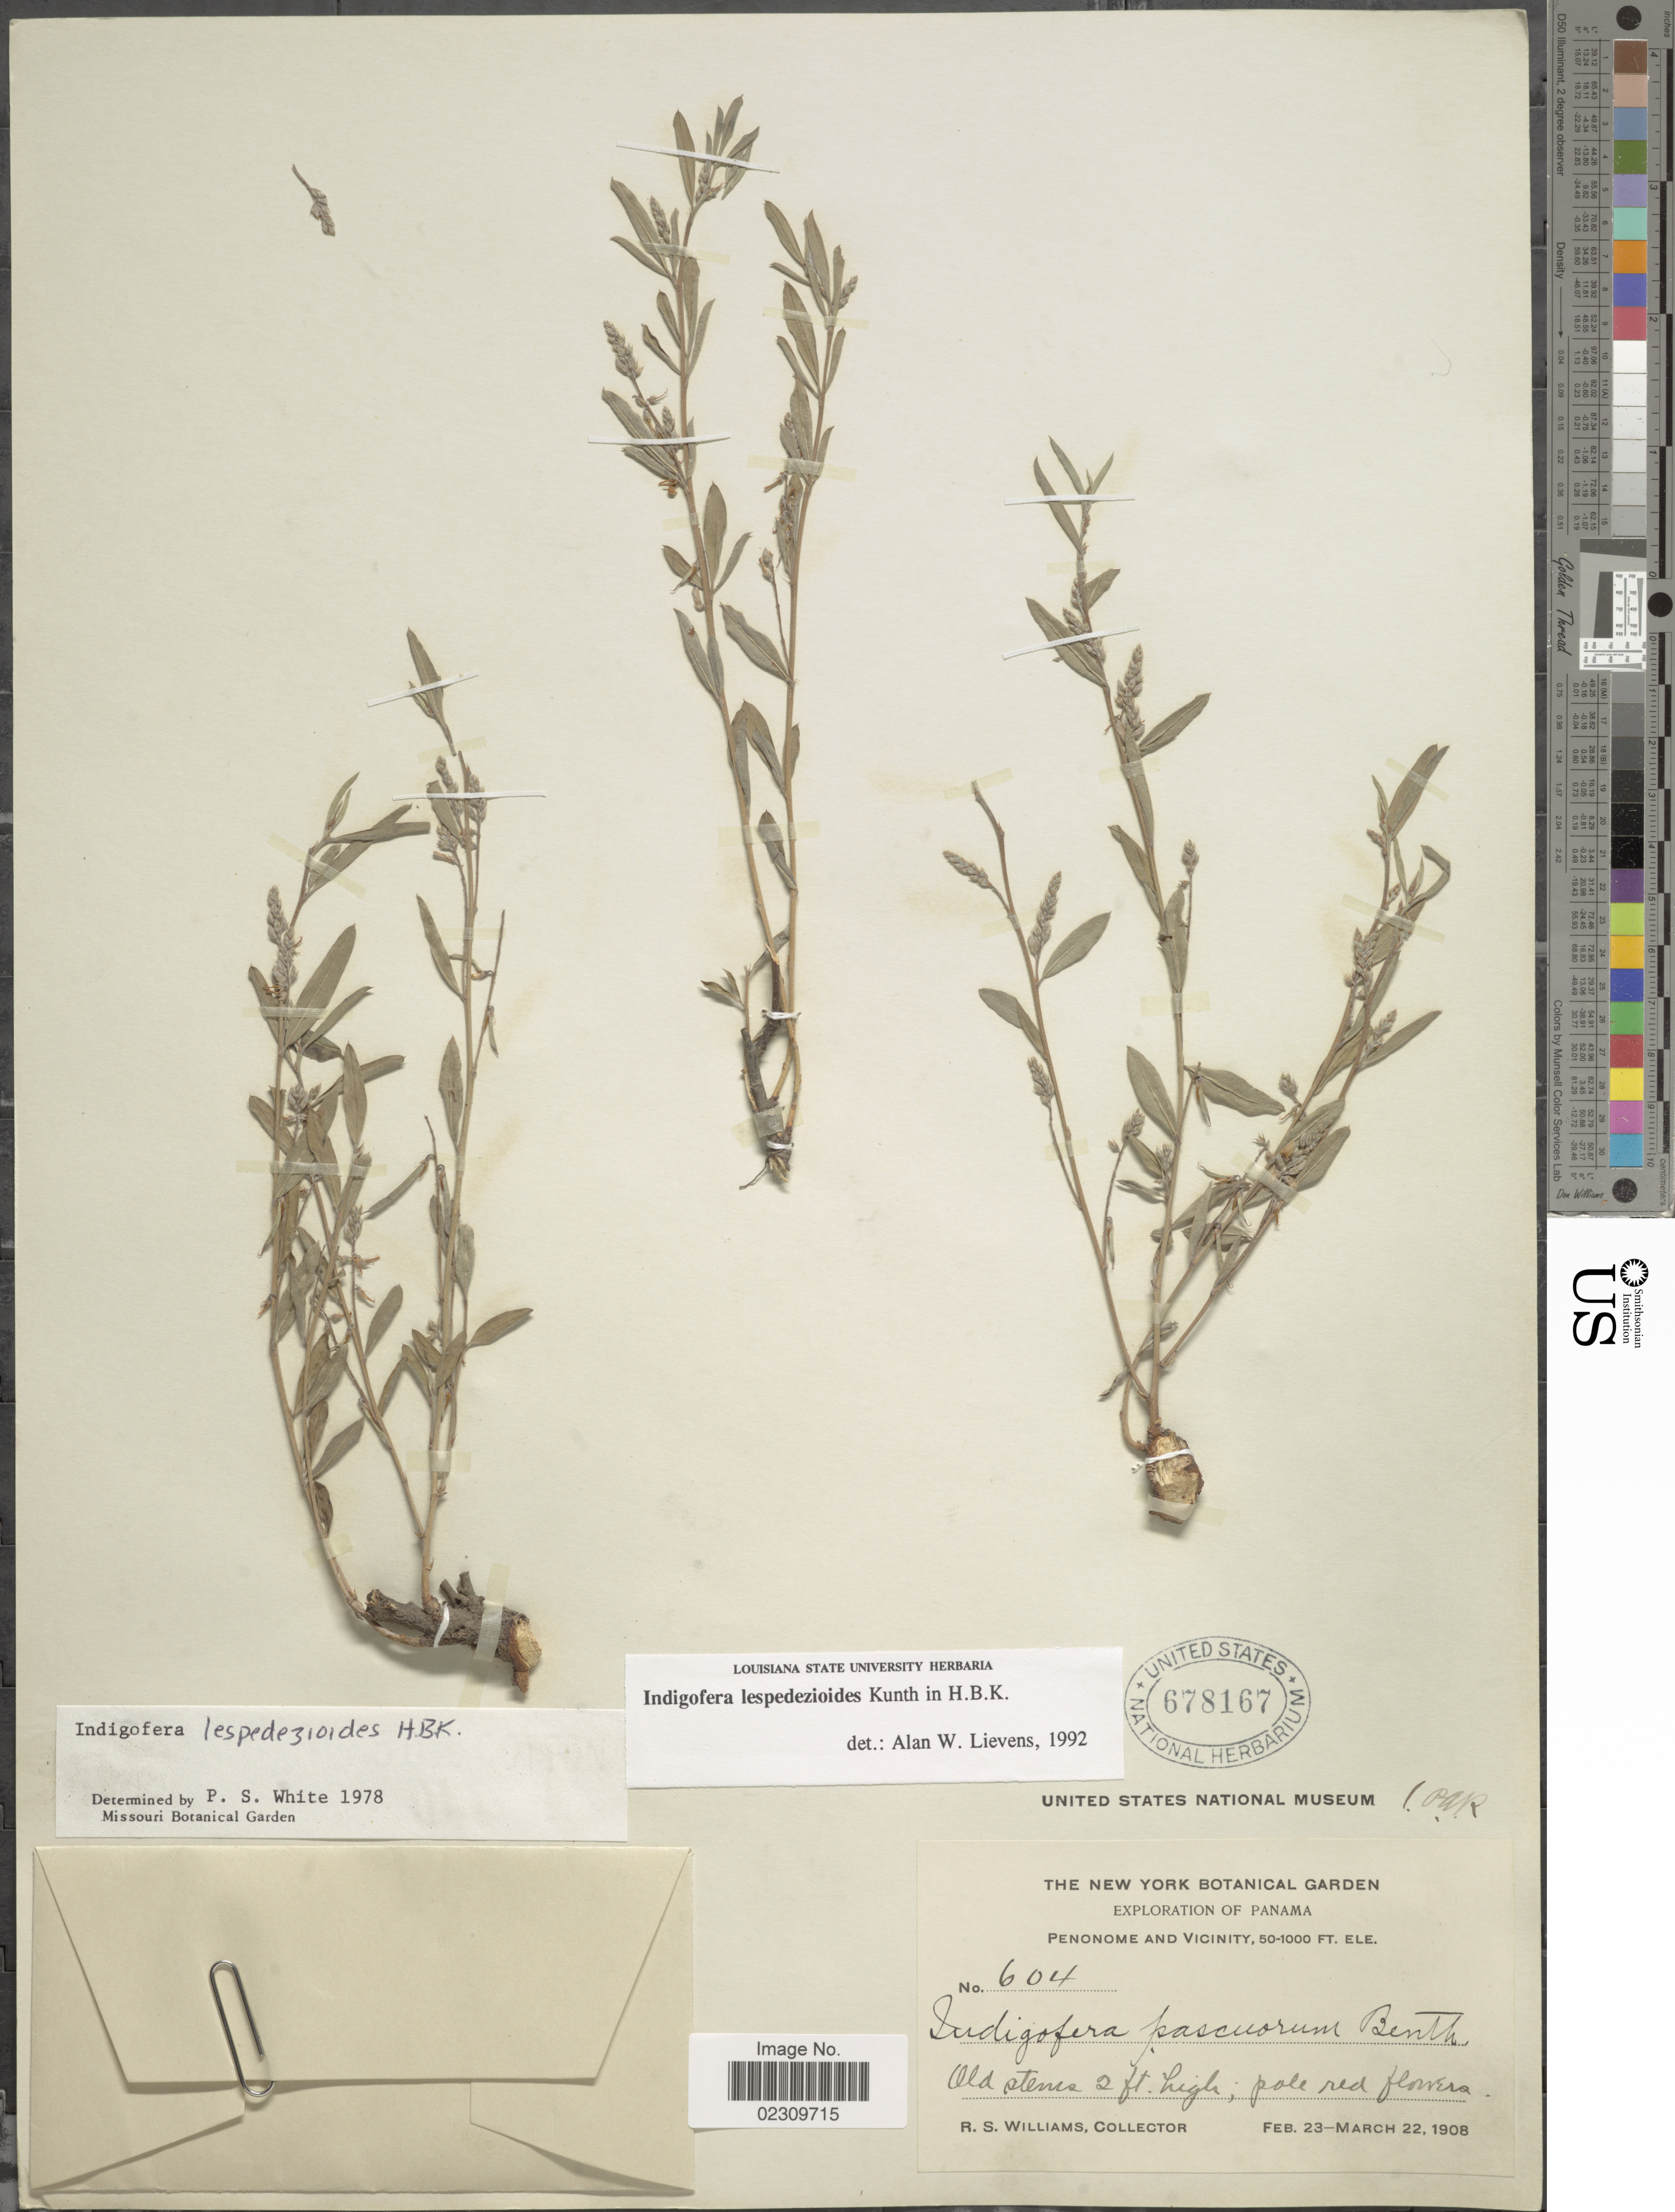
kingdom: Plantae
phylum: Tracheophyta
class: Magnoliopsida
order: Fabales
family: Fabaceae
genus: Indigofera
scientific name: Indigofera lespedezioides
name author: Kunth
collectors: R. S. Williams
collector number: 604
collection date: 1908-02-23/1908-03-22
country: Panama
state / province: Panamá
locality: Penonome and Vicinity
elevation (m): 15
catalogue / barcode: US 678167